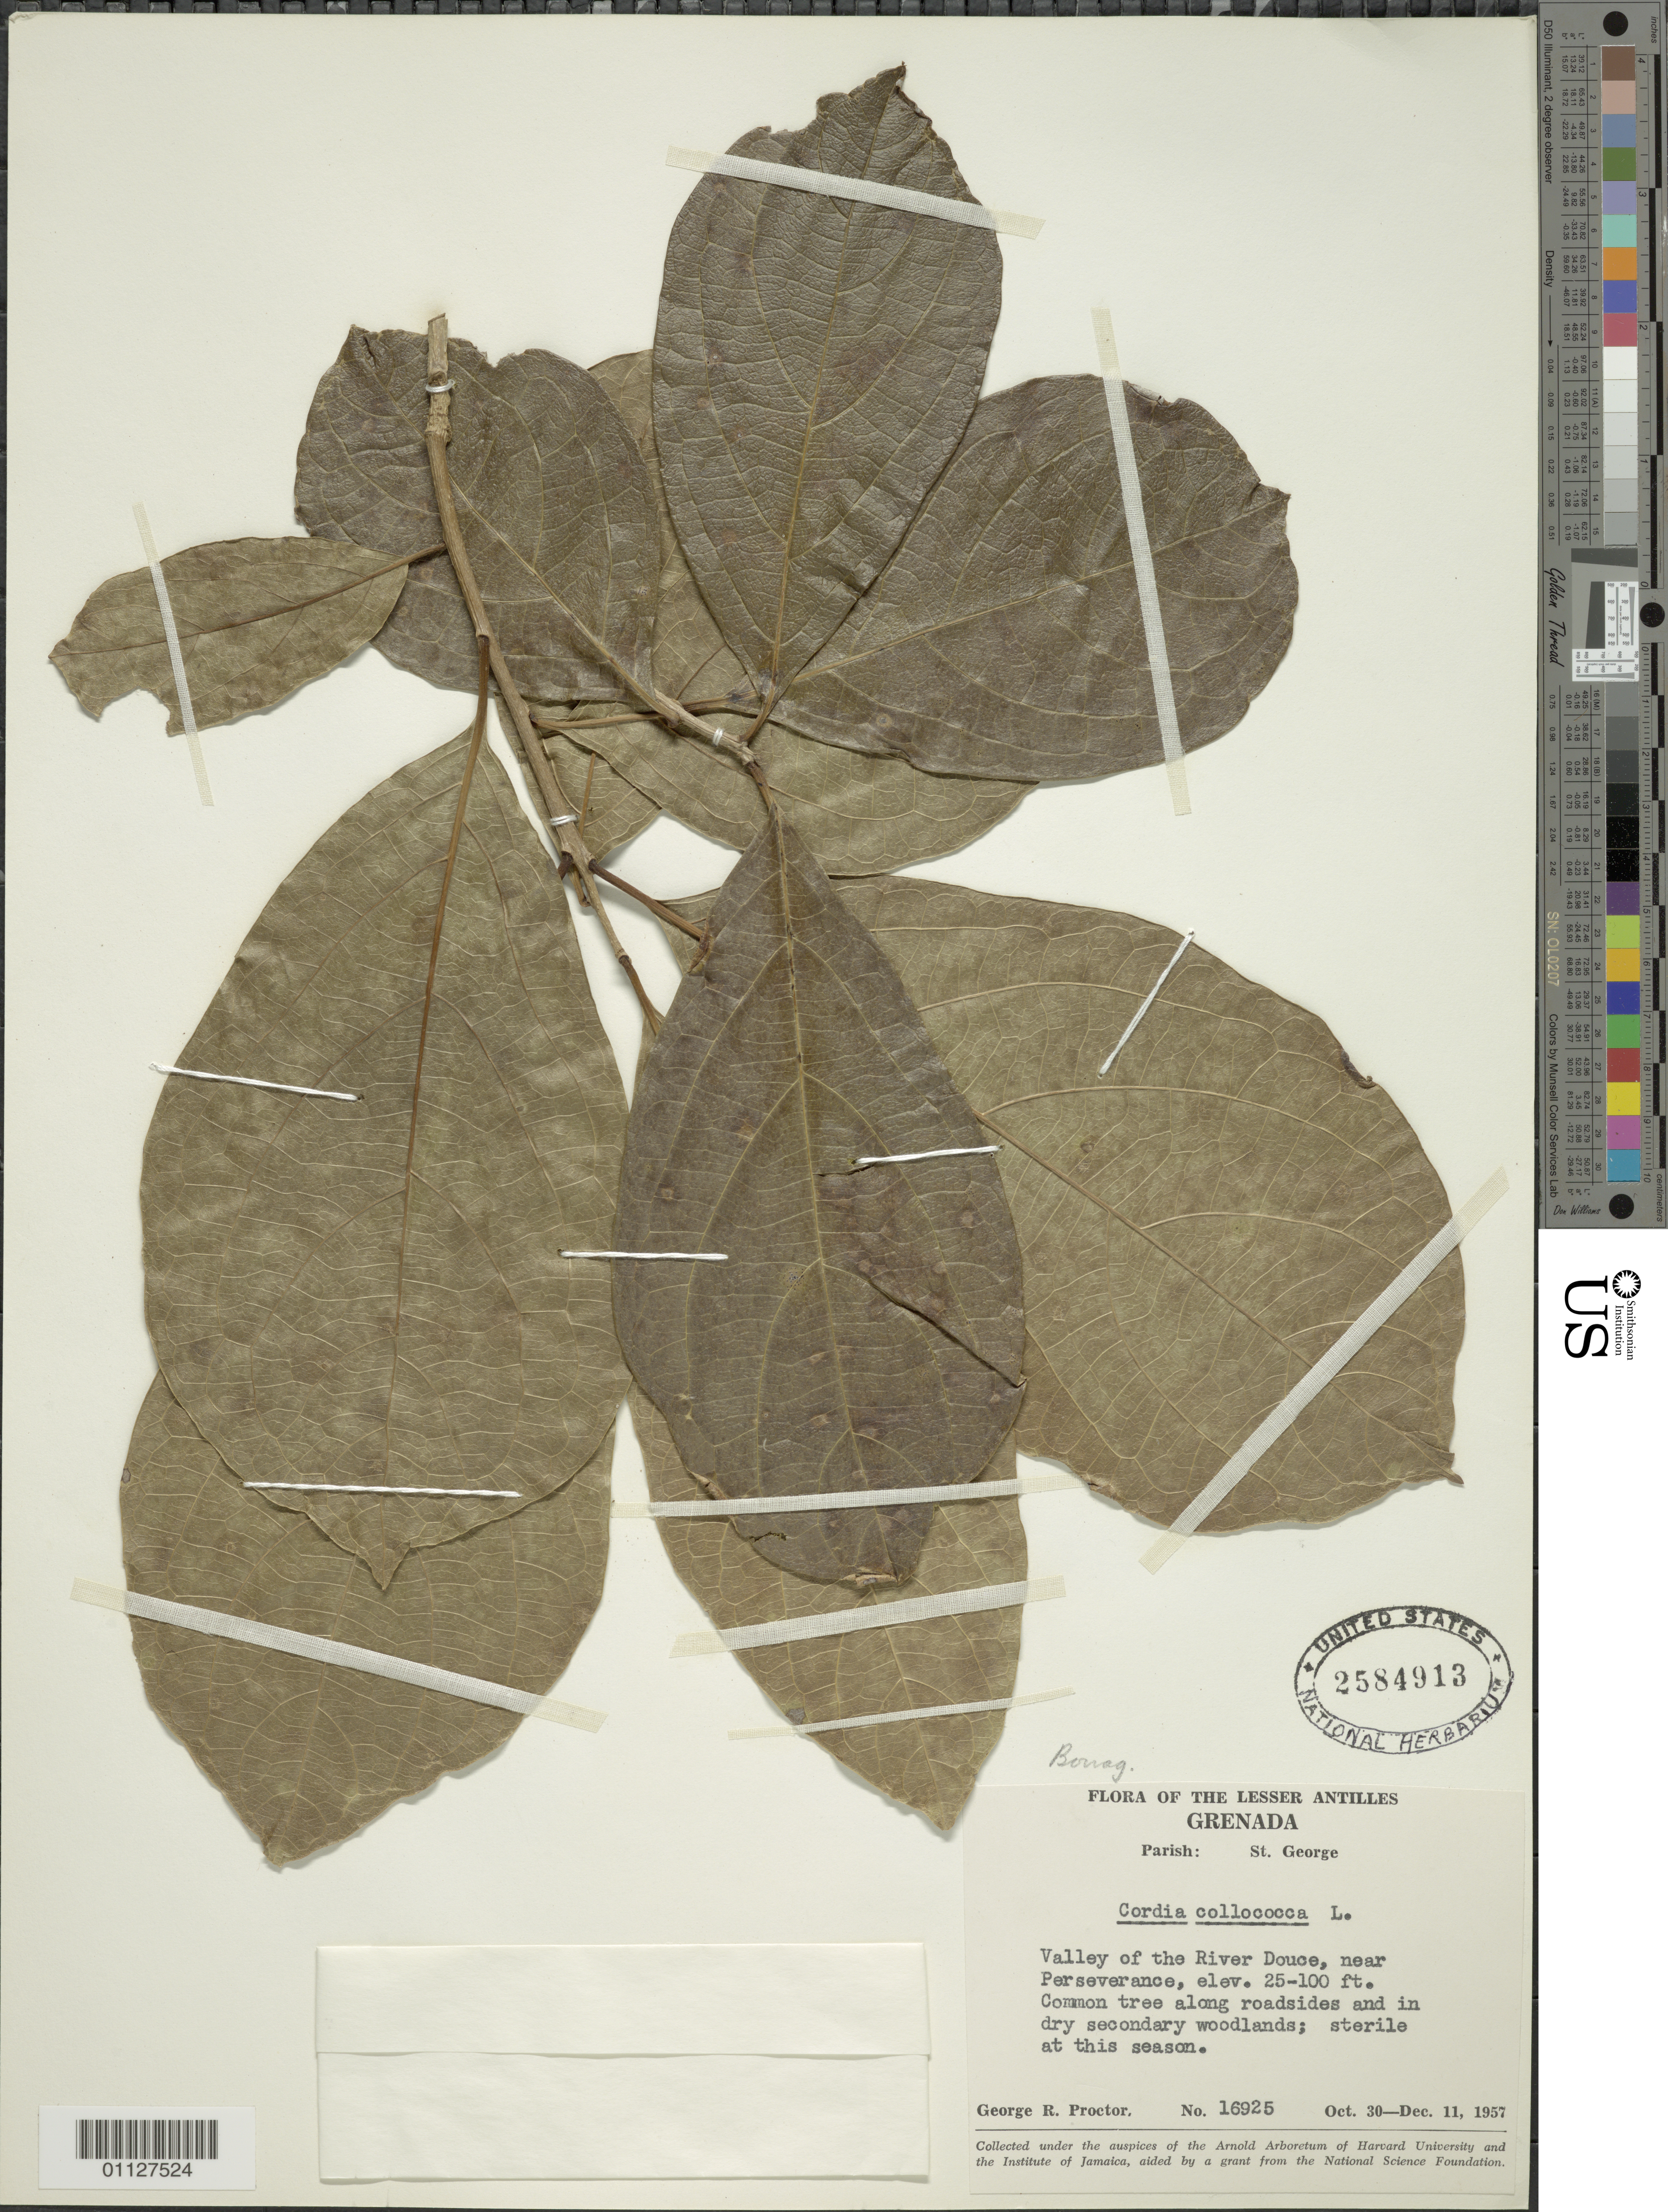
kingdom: Plantae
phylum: Tracheophyta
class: Magnoliopsida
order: Boraginales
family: Cordiaceae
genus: Cordia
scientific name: Cordia collococca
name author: L.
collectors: G. R. Proctor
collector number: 16925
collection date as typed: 30 Oct 1957 to 11 Dec 1957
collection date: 1957-10-30/1957-12-11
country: Grenada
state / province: Saint George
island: Grenada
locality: Valley of the river Douce, near Perseverance. Common tree along roadsides and in dry secondary woodlands.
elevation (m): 8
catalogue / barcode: US 2584913